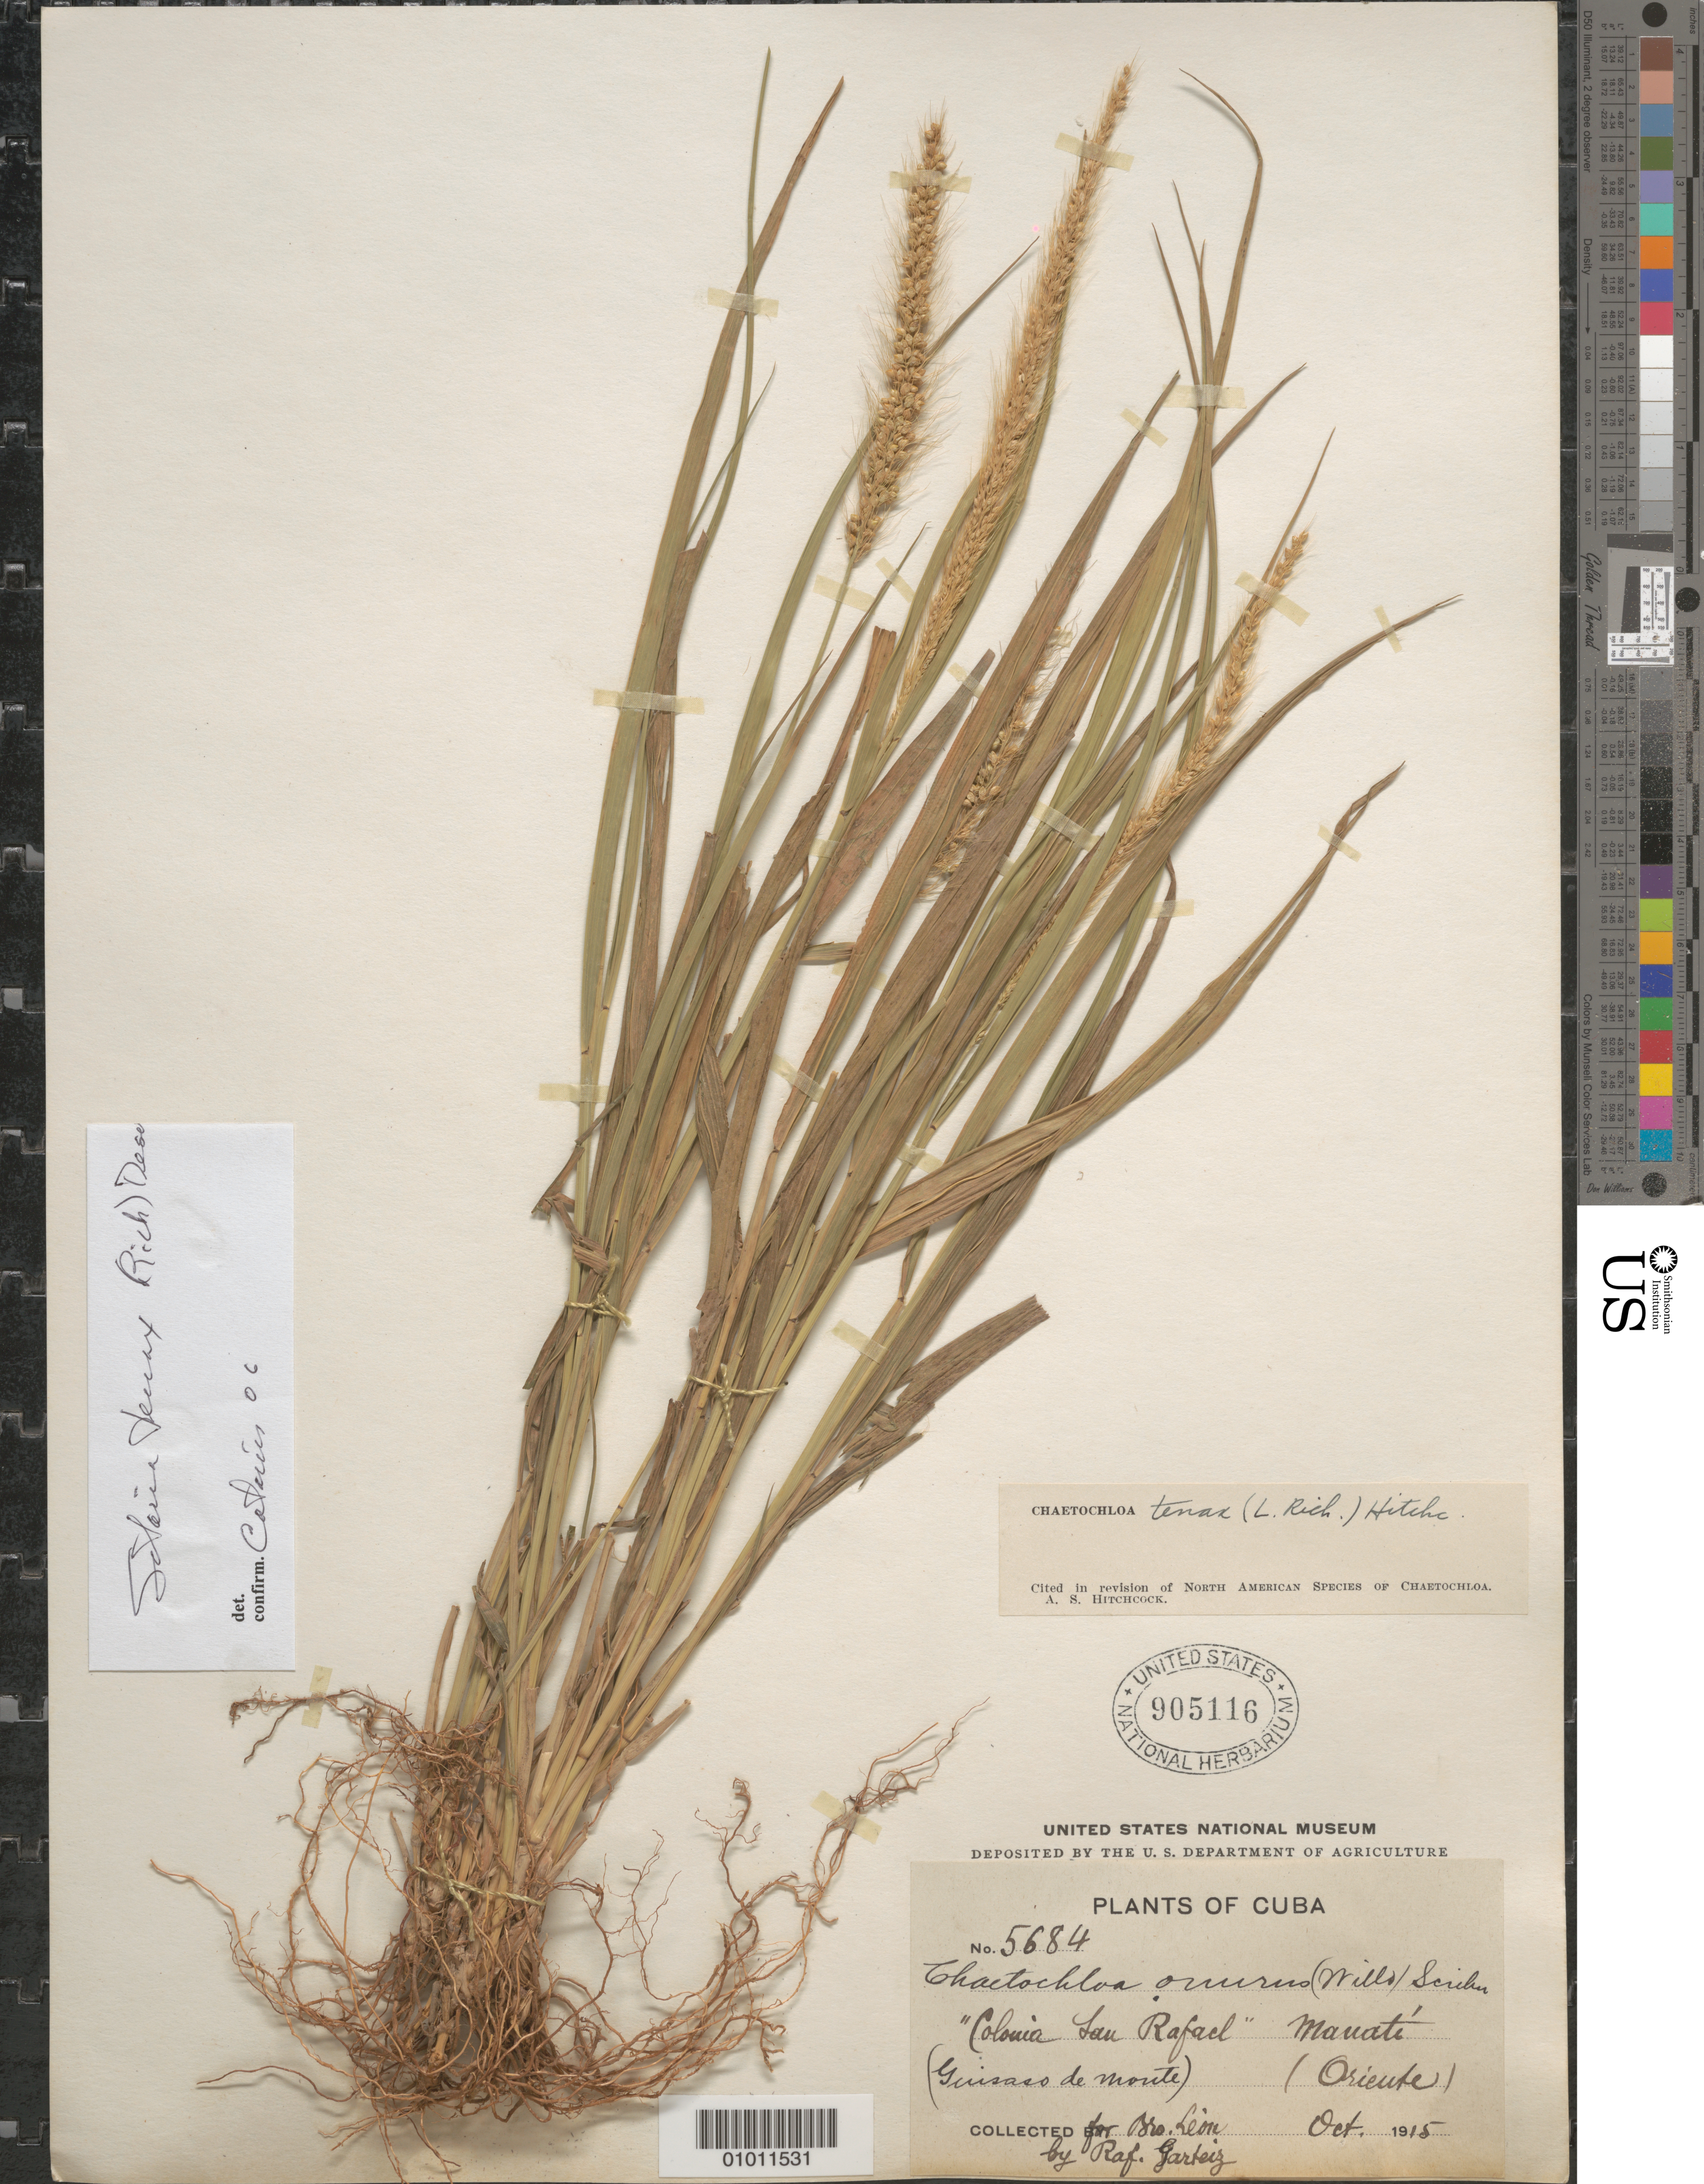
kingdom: Plantae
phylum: Tracheophyta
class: Liliopsida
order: Poales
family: Poaceae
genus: Setaria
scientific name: Setaria tenax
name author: (Rich.) Desv.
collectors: R. Garteiz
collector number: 5684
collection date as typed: Oct 1915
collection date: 1915-10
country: Cuba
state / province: Oriente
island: Cuba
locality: Colonia San Rafael, Manate (Guisaso de Monte)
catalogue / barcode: US 905116